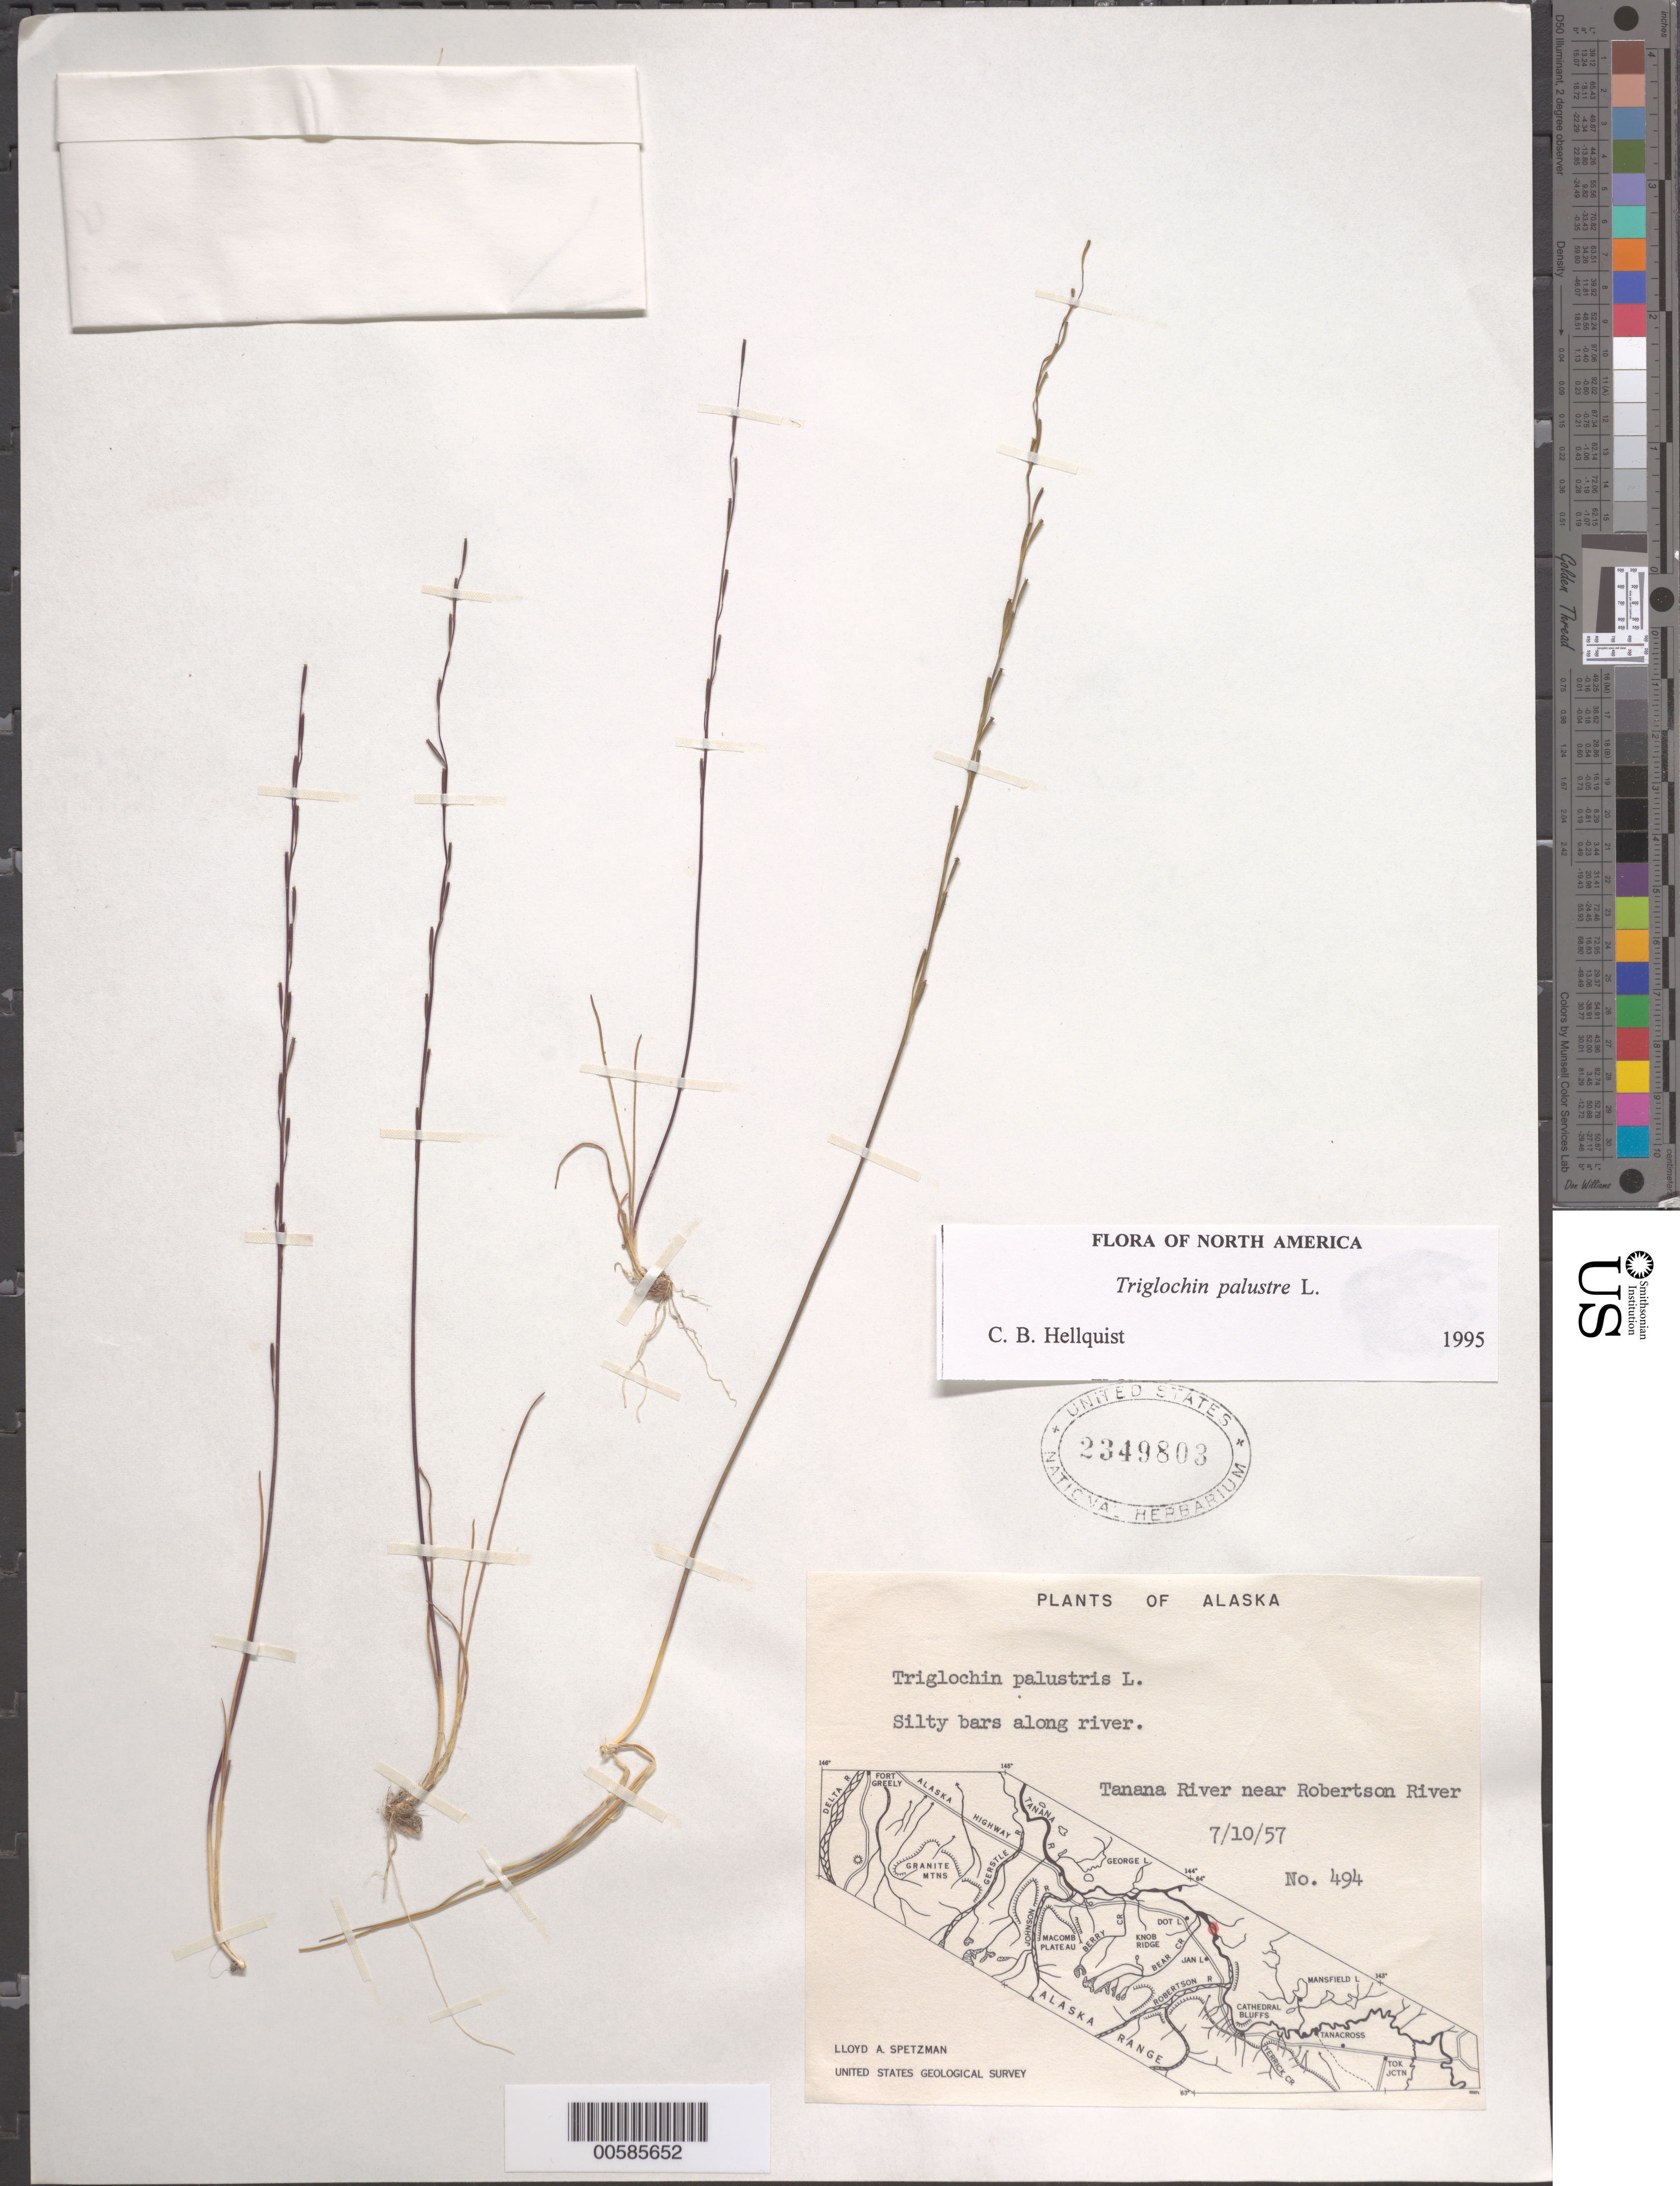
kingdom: Plantae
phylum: Tracheophyta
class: Liliopsida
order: Alismatales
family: Juncaginaceae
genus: Triglochin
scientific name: Triglochin palustris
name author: L.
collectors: L. Spetzman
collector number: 494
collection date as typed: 07 Oct 1957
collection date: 1957-10-07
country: United States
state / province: Alaska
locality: Tanana River near Robertson River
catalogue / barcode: US 2349803